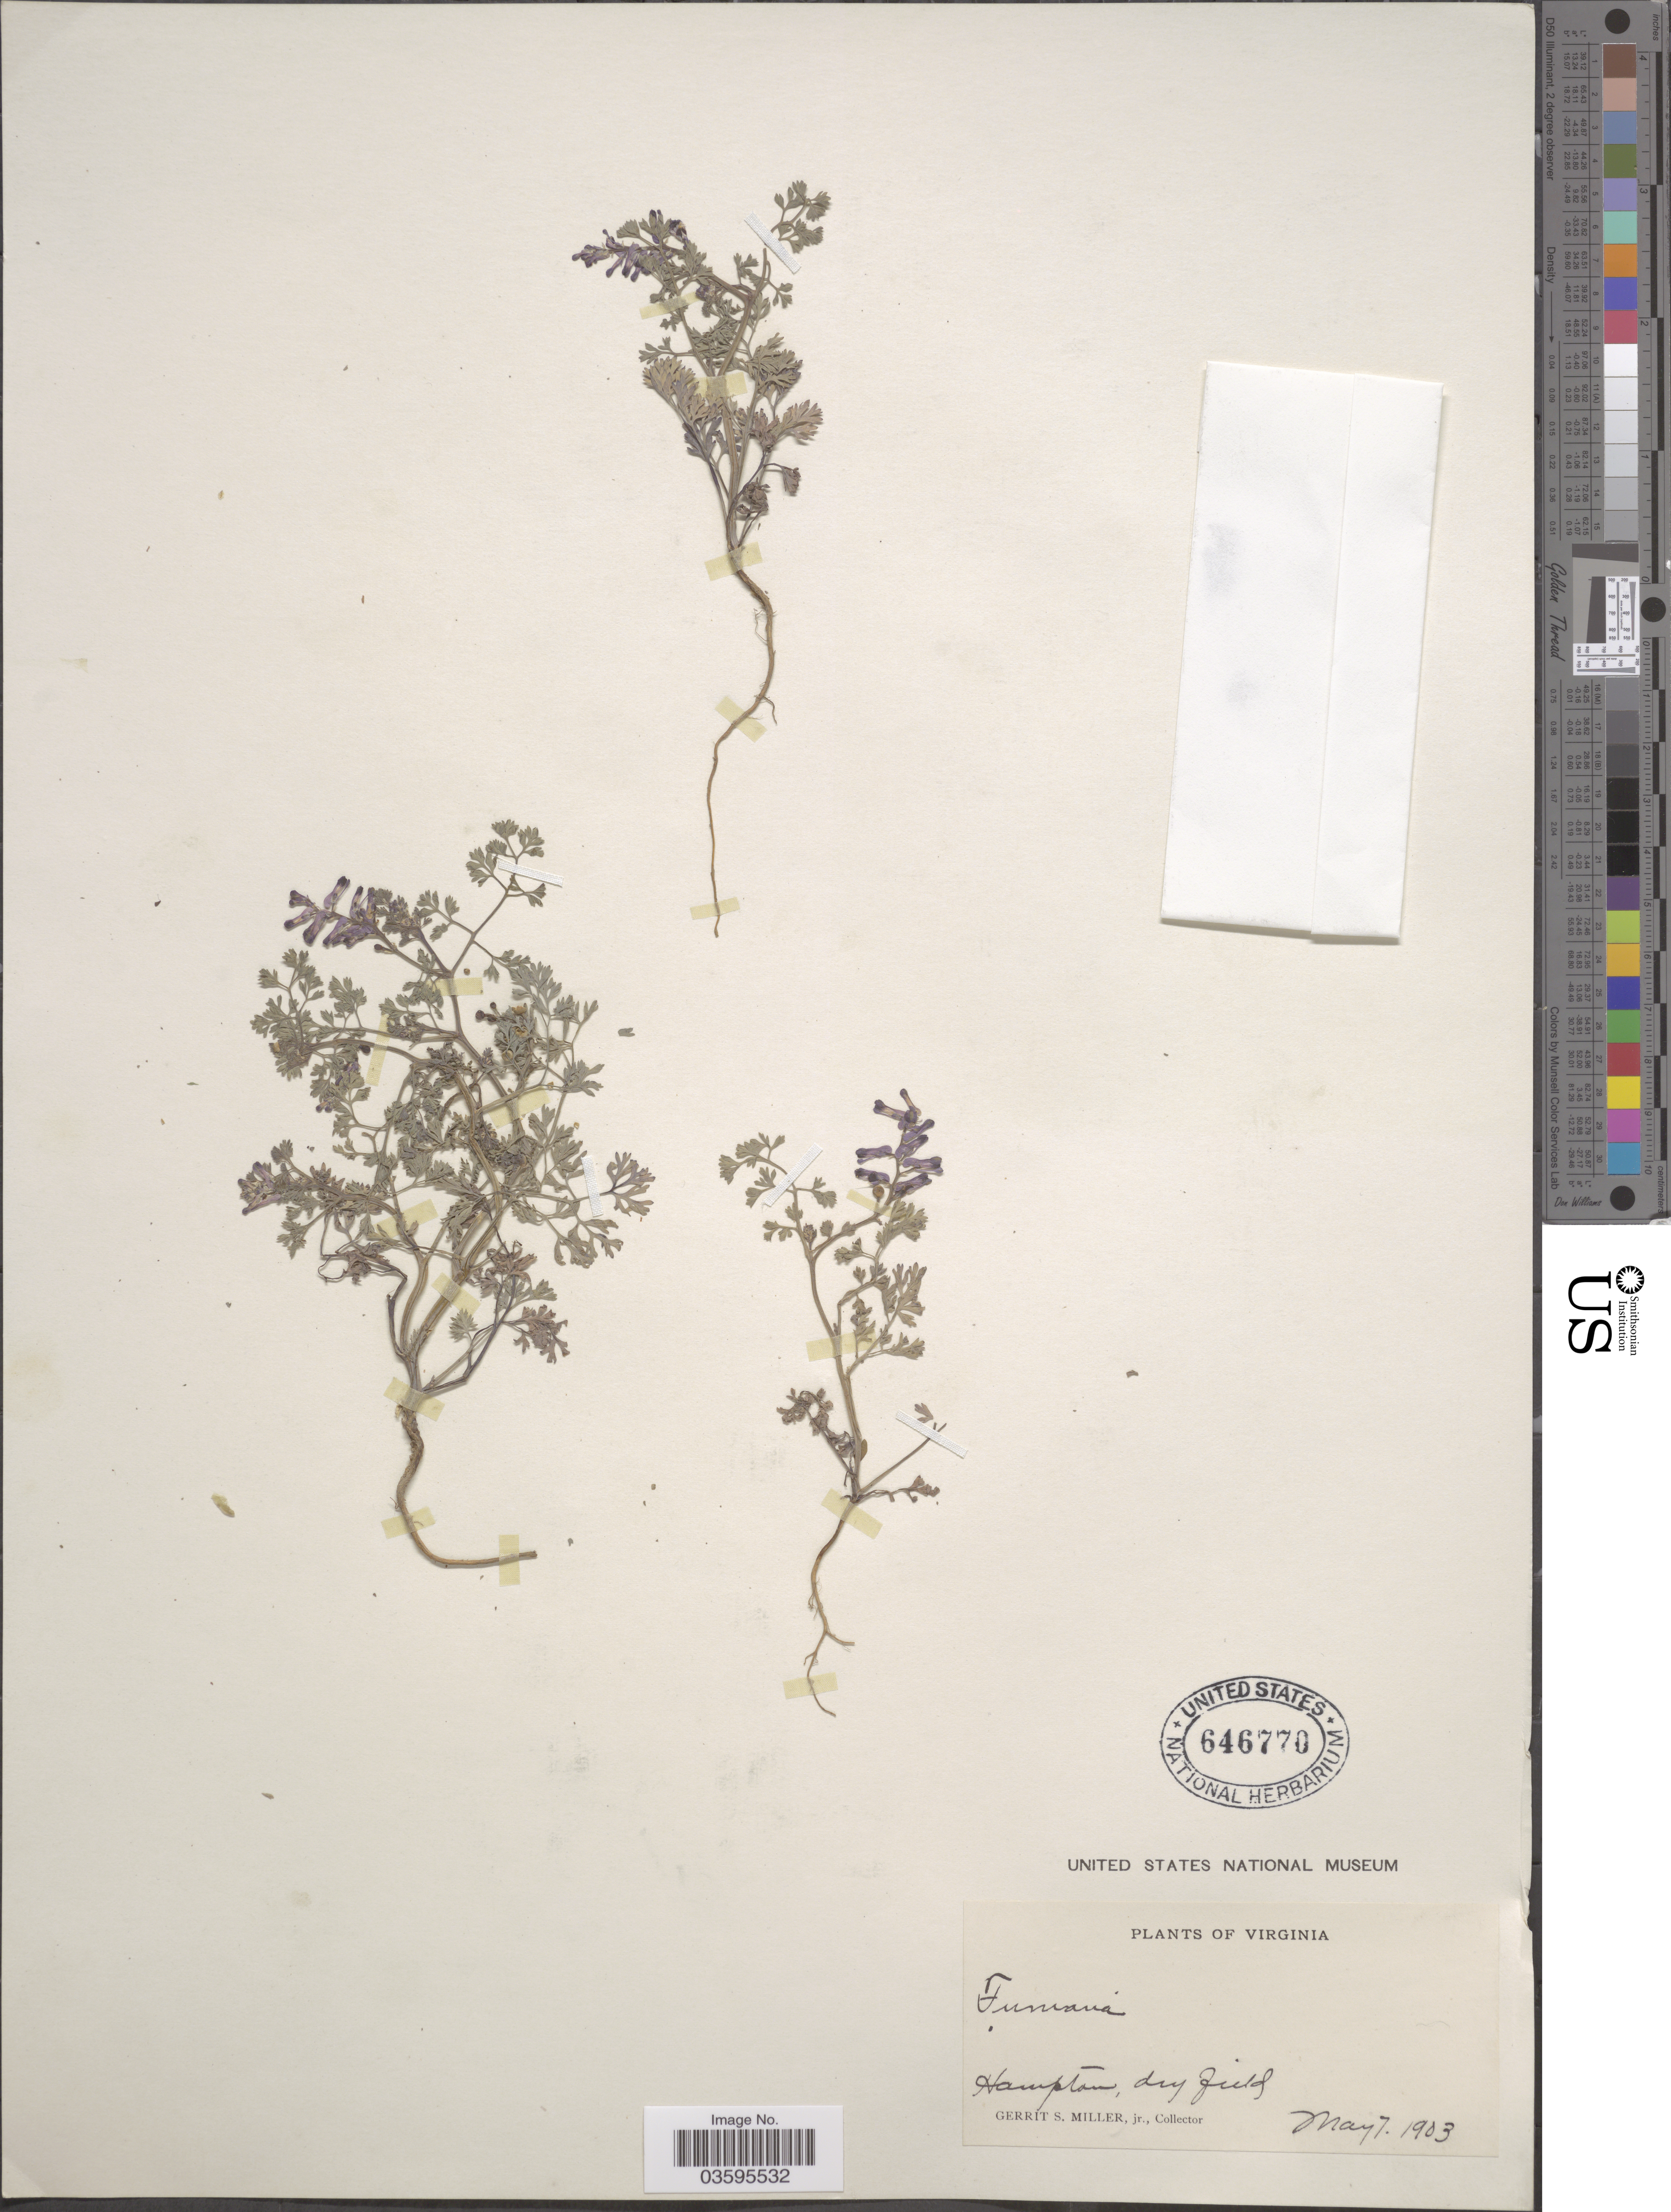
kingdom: Plantae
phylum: Tracheophyta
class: Magnoliopsida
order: Ranunculales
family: Papaveraceae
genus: Fumaria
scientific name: Fumaria officinalis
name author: L.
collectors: G. S. Miller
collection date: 1903-05-07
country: United States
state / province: Virginia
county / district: City of Hampton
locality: Hampton, dyr field.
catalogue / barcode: US 646770